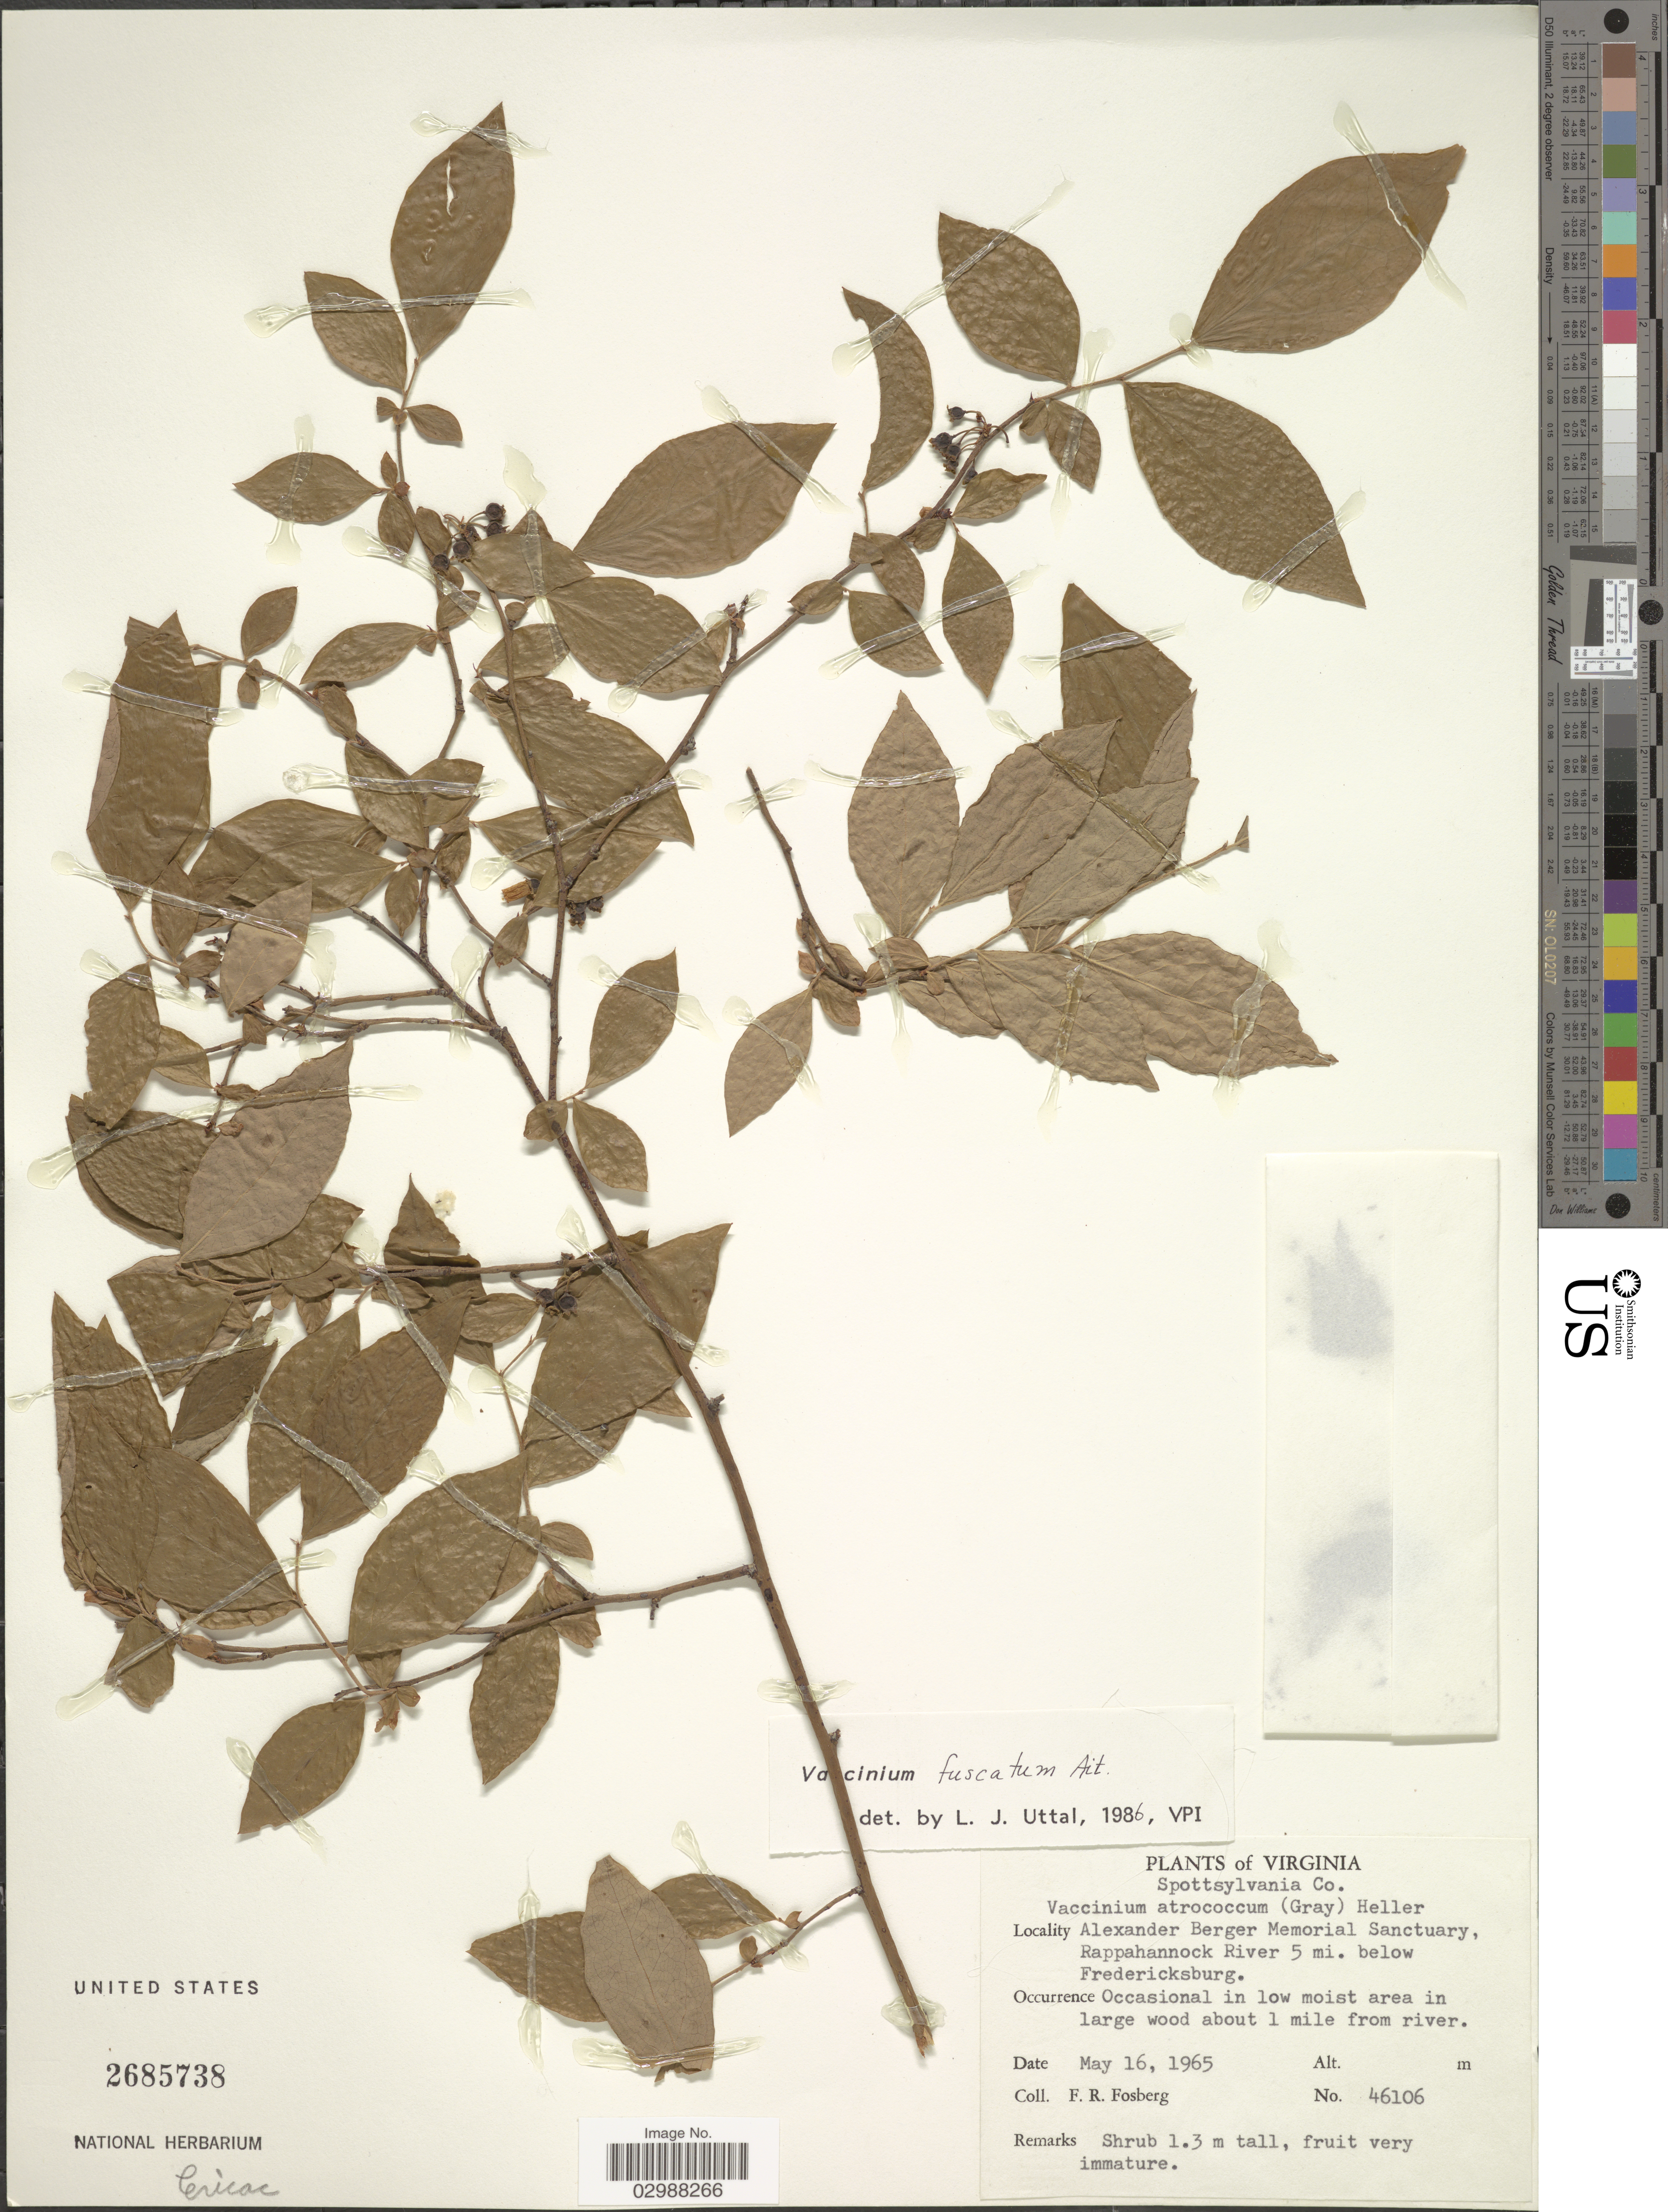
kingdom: Plantae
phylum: Tracheophyta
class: Magnoliopsida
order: Ericales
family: Ericaceae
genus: Vaccinium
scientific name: Vaccinium fuscatum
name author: Aiton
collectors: F. R. Fosberg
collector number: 46106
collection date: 1965-05-16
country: United States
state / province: Virginia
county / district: Spotsylvania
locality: Alexander Berger Memorial Sanctuary, Rappahannock River 5 mi. below Fredericksburg. About 1 mile from river.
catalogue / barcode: US 2685738